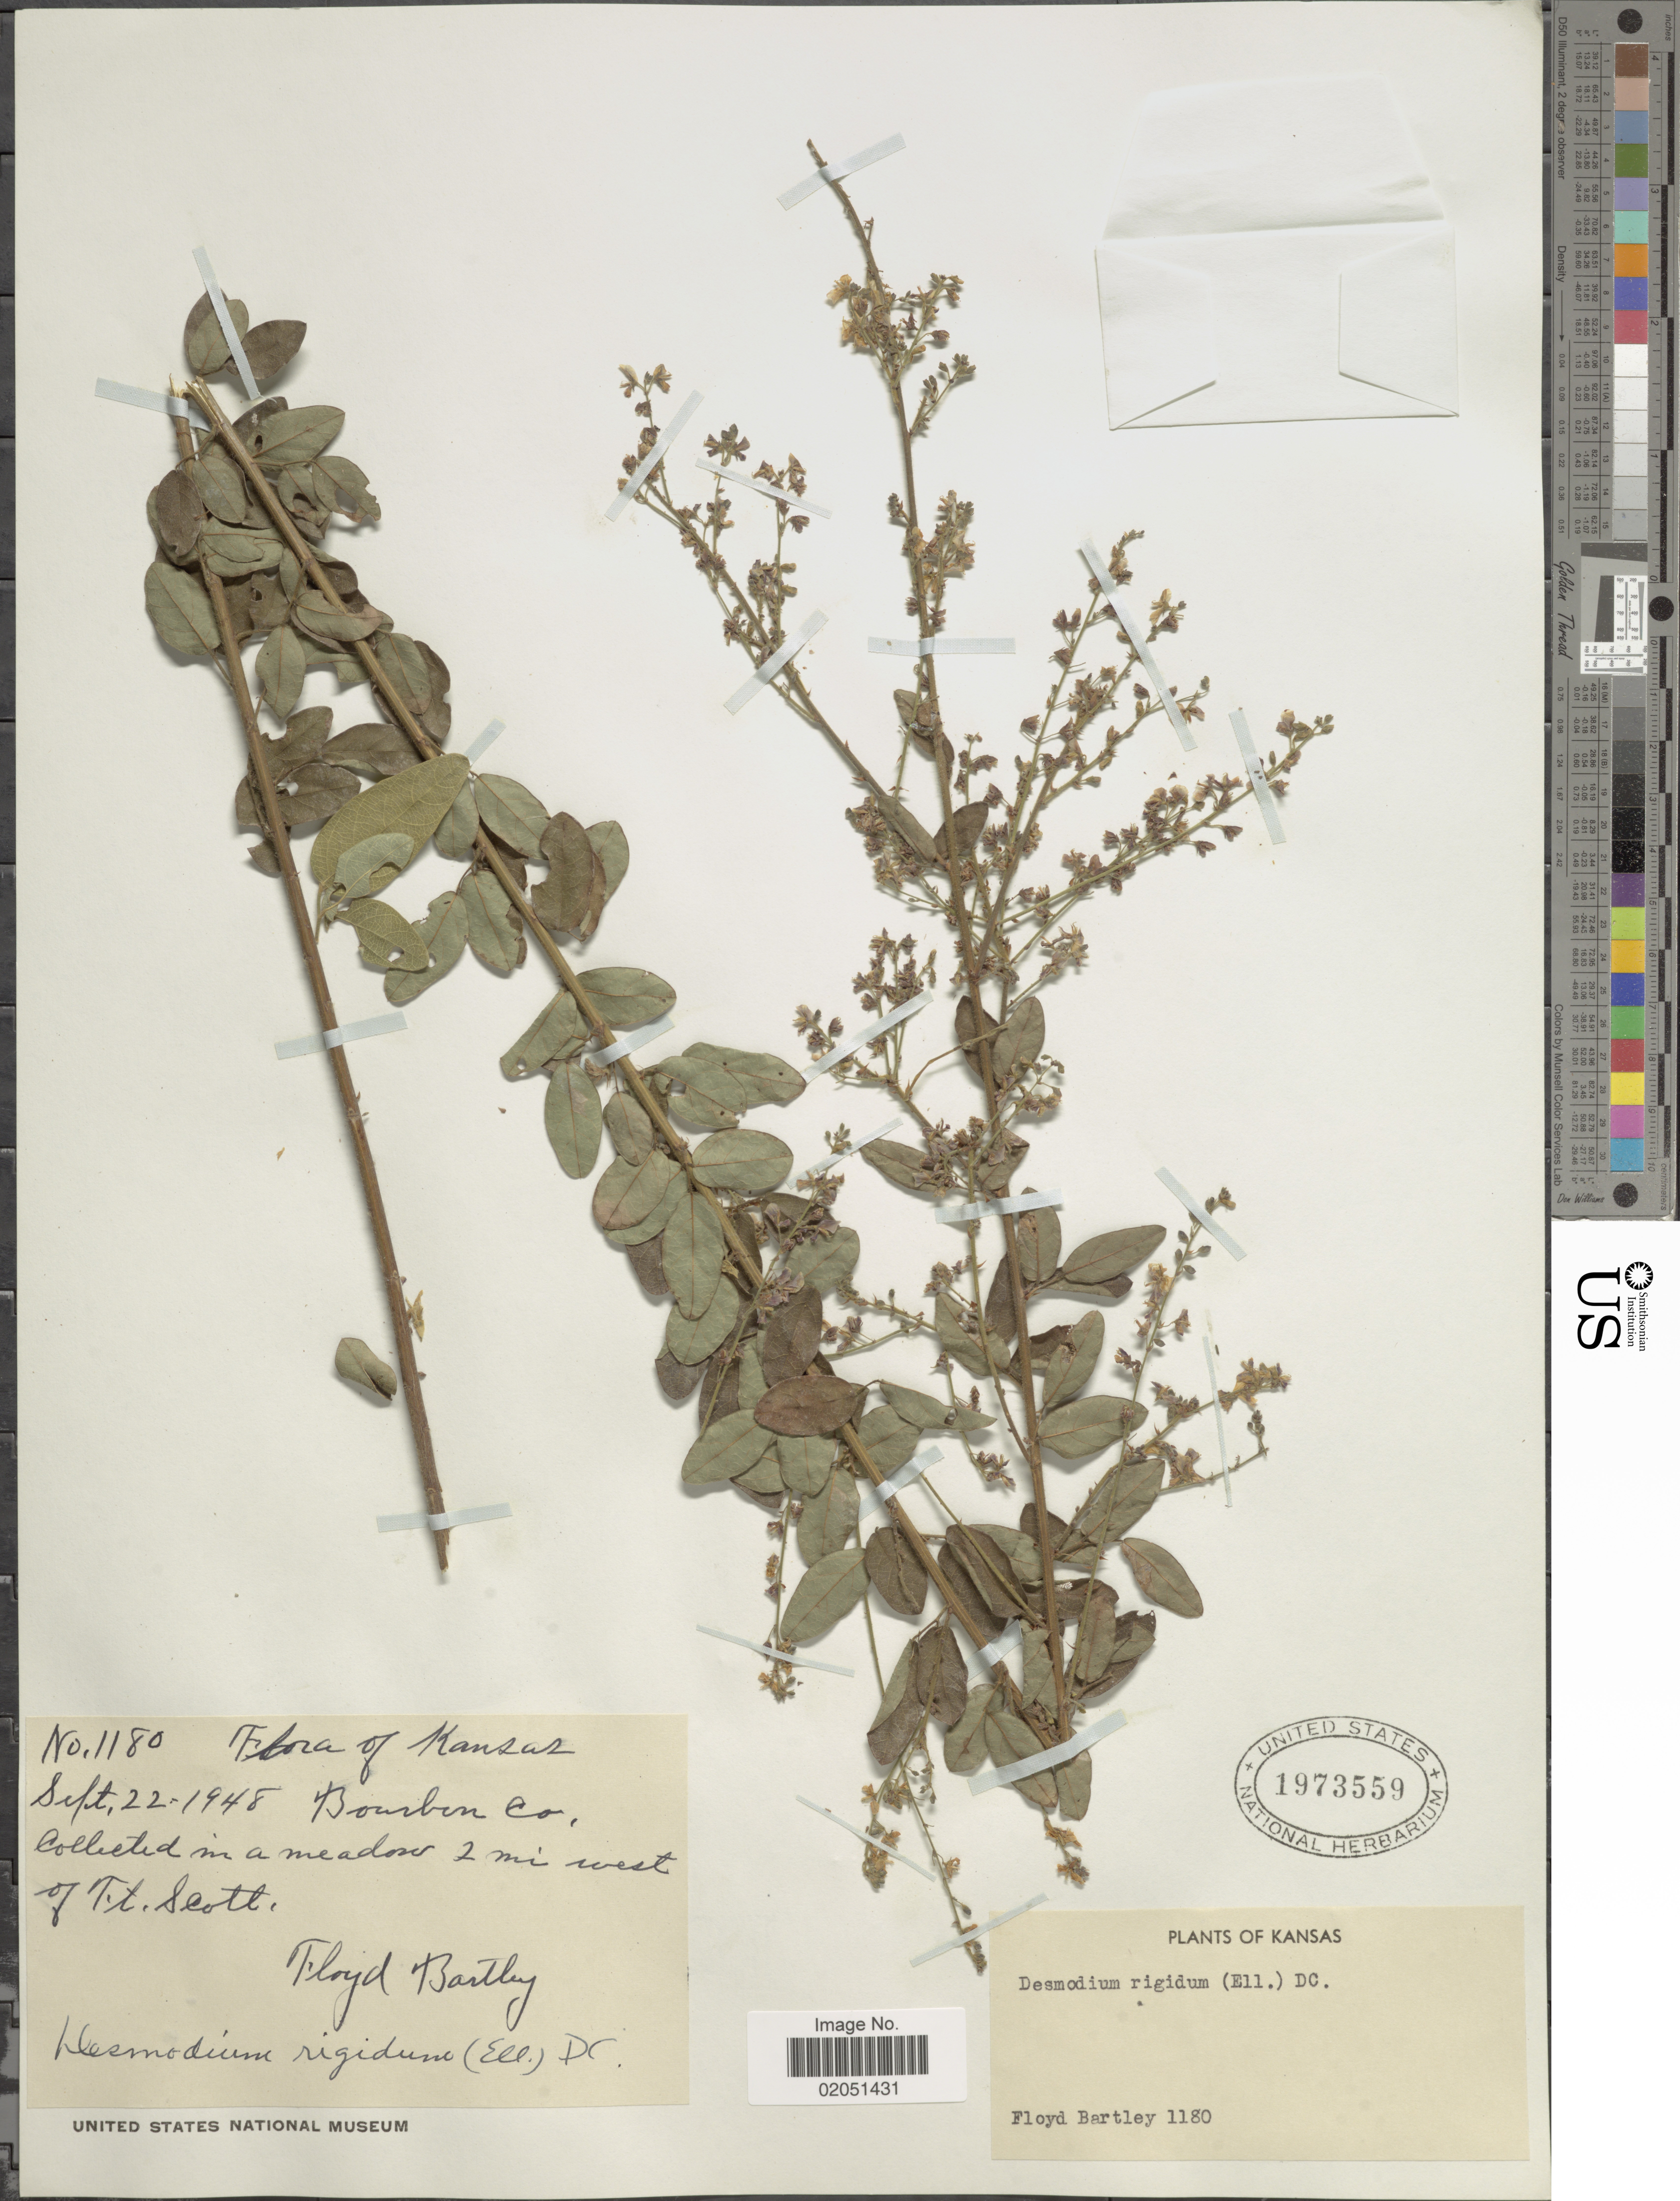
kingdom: Plantae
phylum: Tracheophyta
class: Magnoliopsida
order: Fabales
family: Fabaceae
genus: Desmodium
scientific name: Desmodium rigidum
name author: (Elliott) DC.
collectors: F. Bartley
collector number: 1180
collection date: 1948-09-22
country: United States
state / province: Kansas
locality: Bourbon Co., in a meadow 2 mi. west of Ft. Scott.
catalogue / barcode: US 1973559